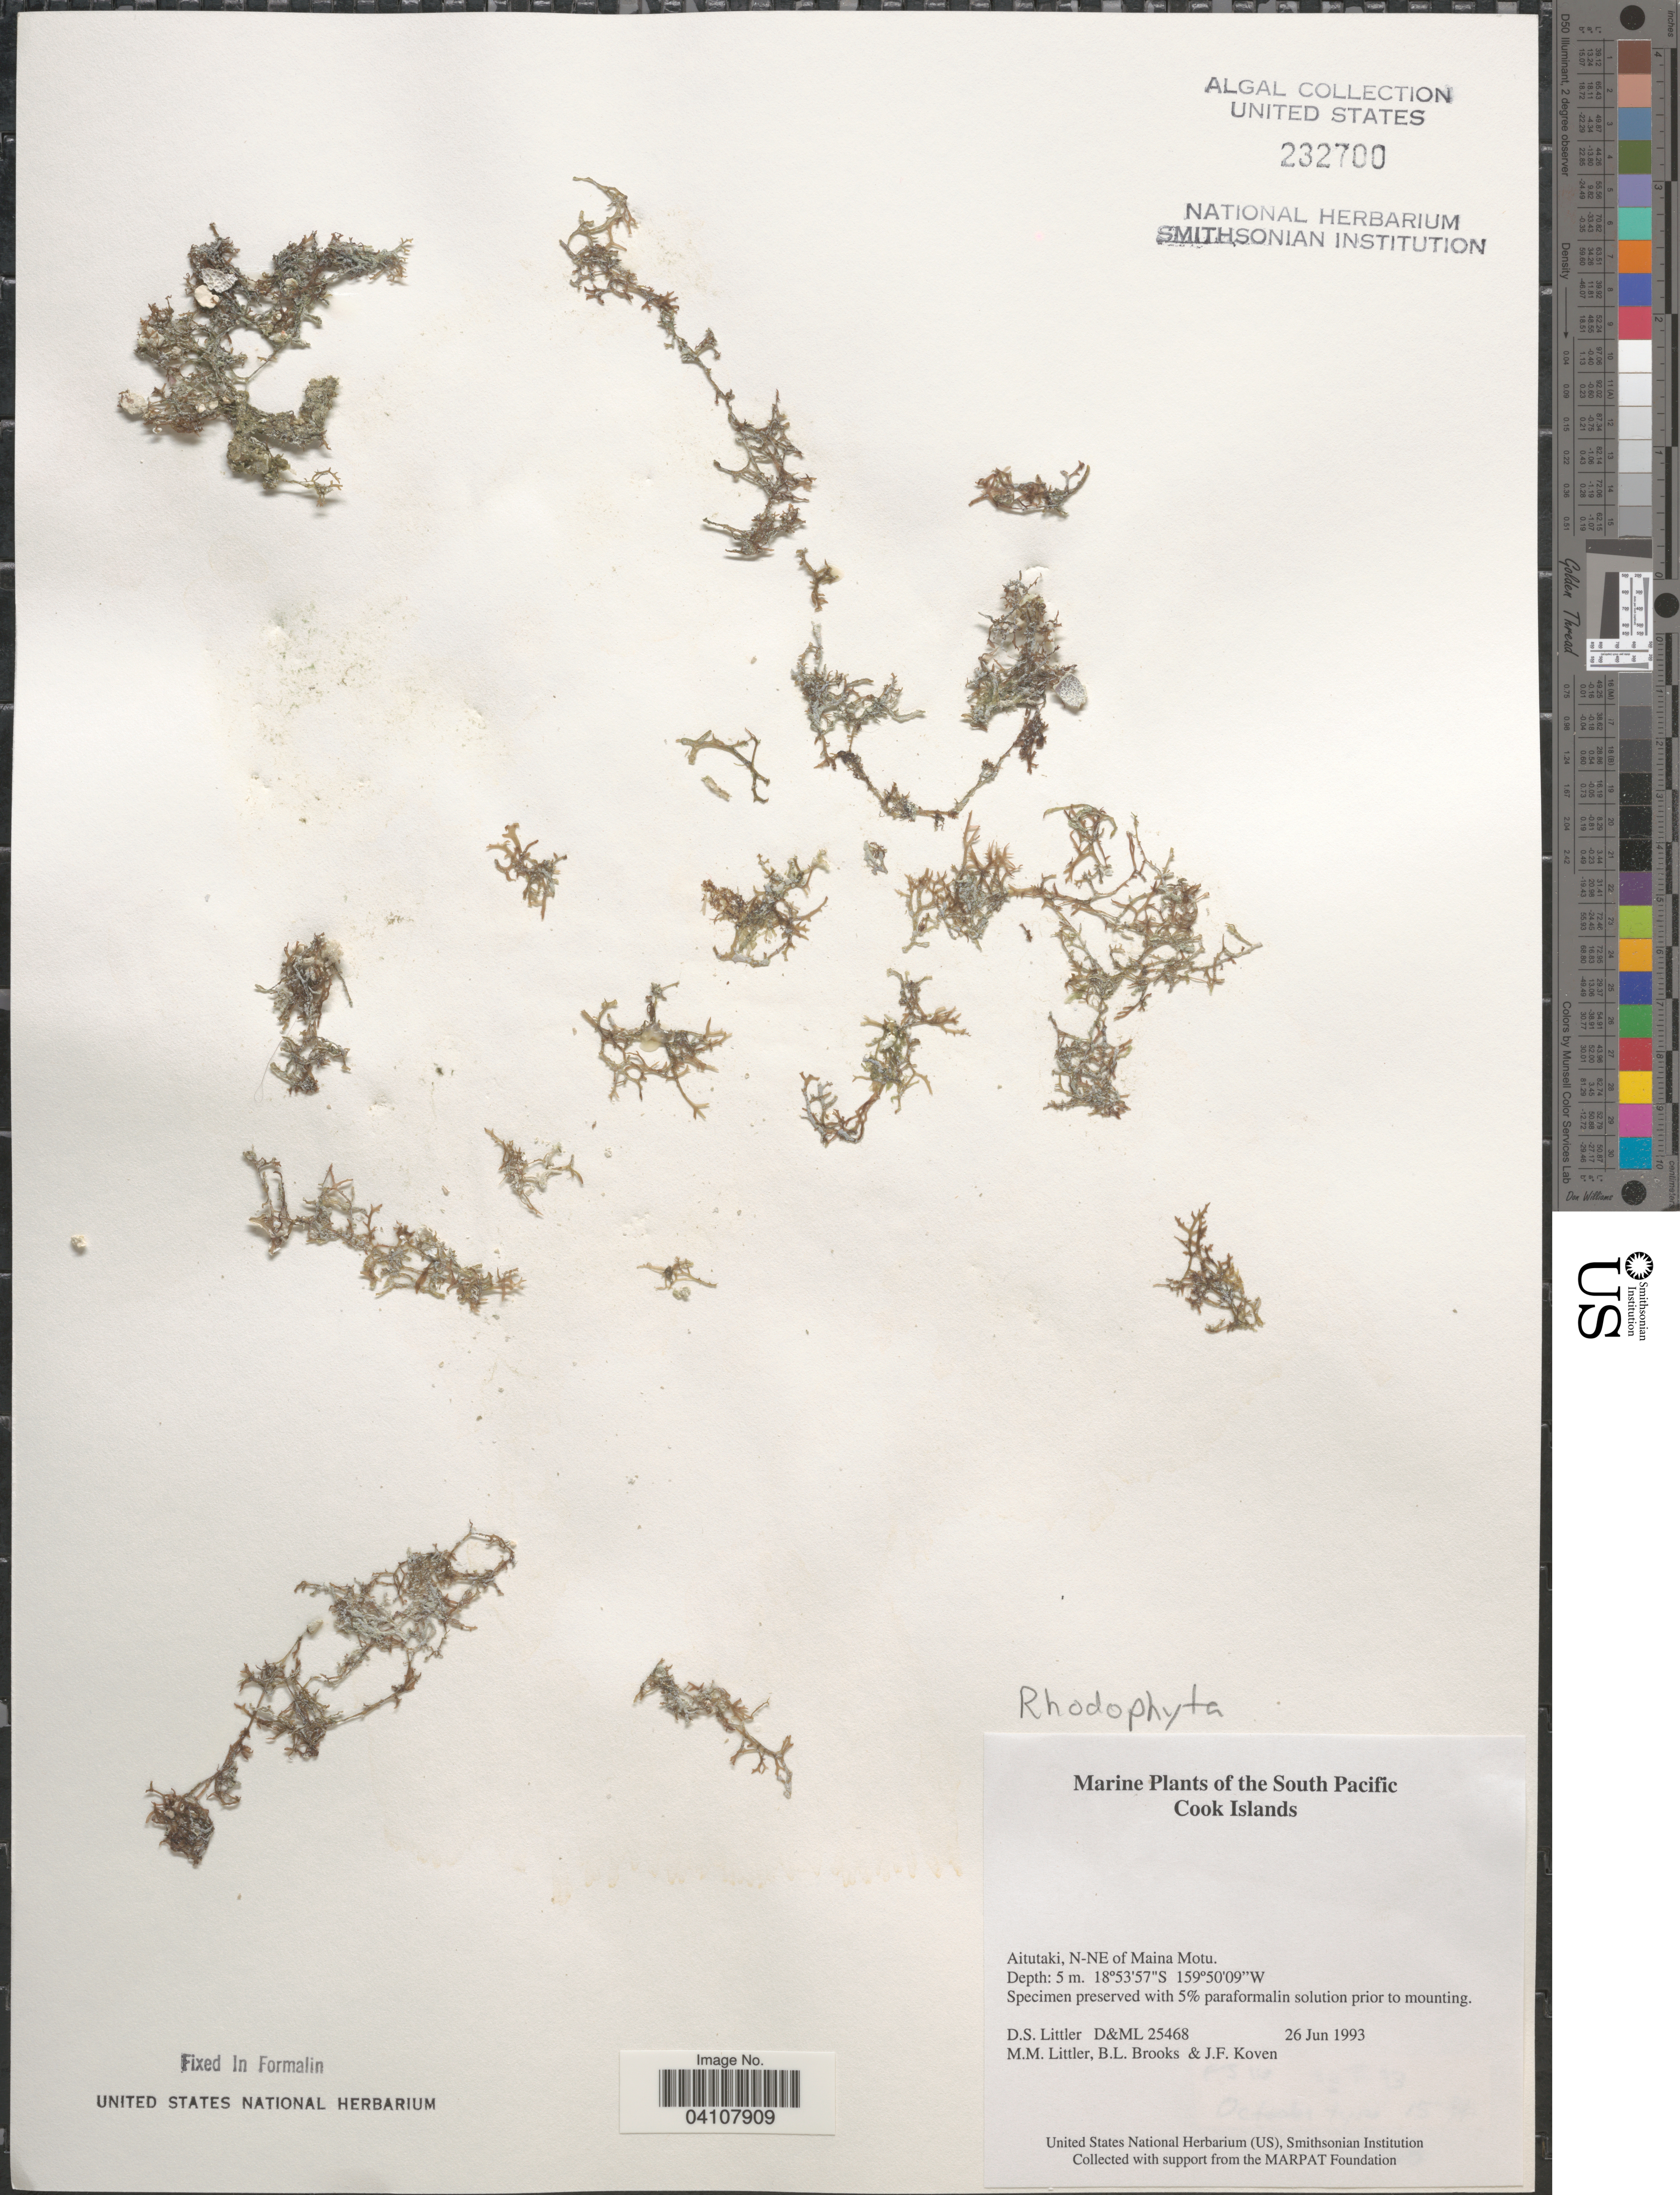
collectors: D. S. Littler, B. Brooks & J. Koven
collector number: D&ML25468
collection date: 1993-06-26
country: Cook Islands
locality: The South Pacific. Aitutaki, N-NE of Maina Motu.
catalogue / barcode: US 232700